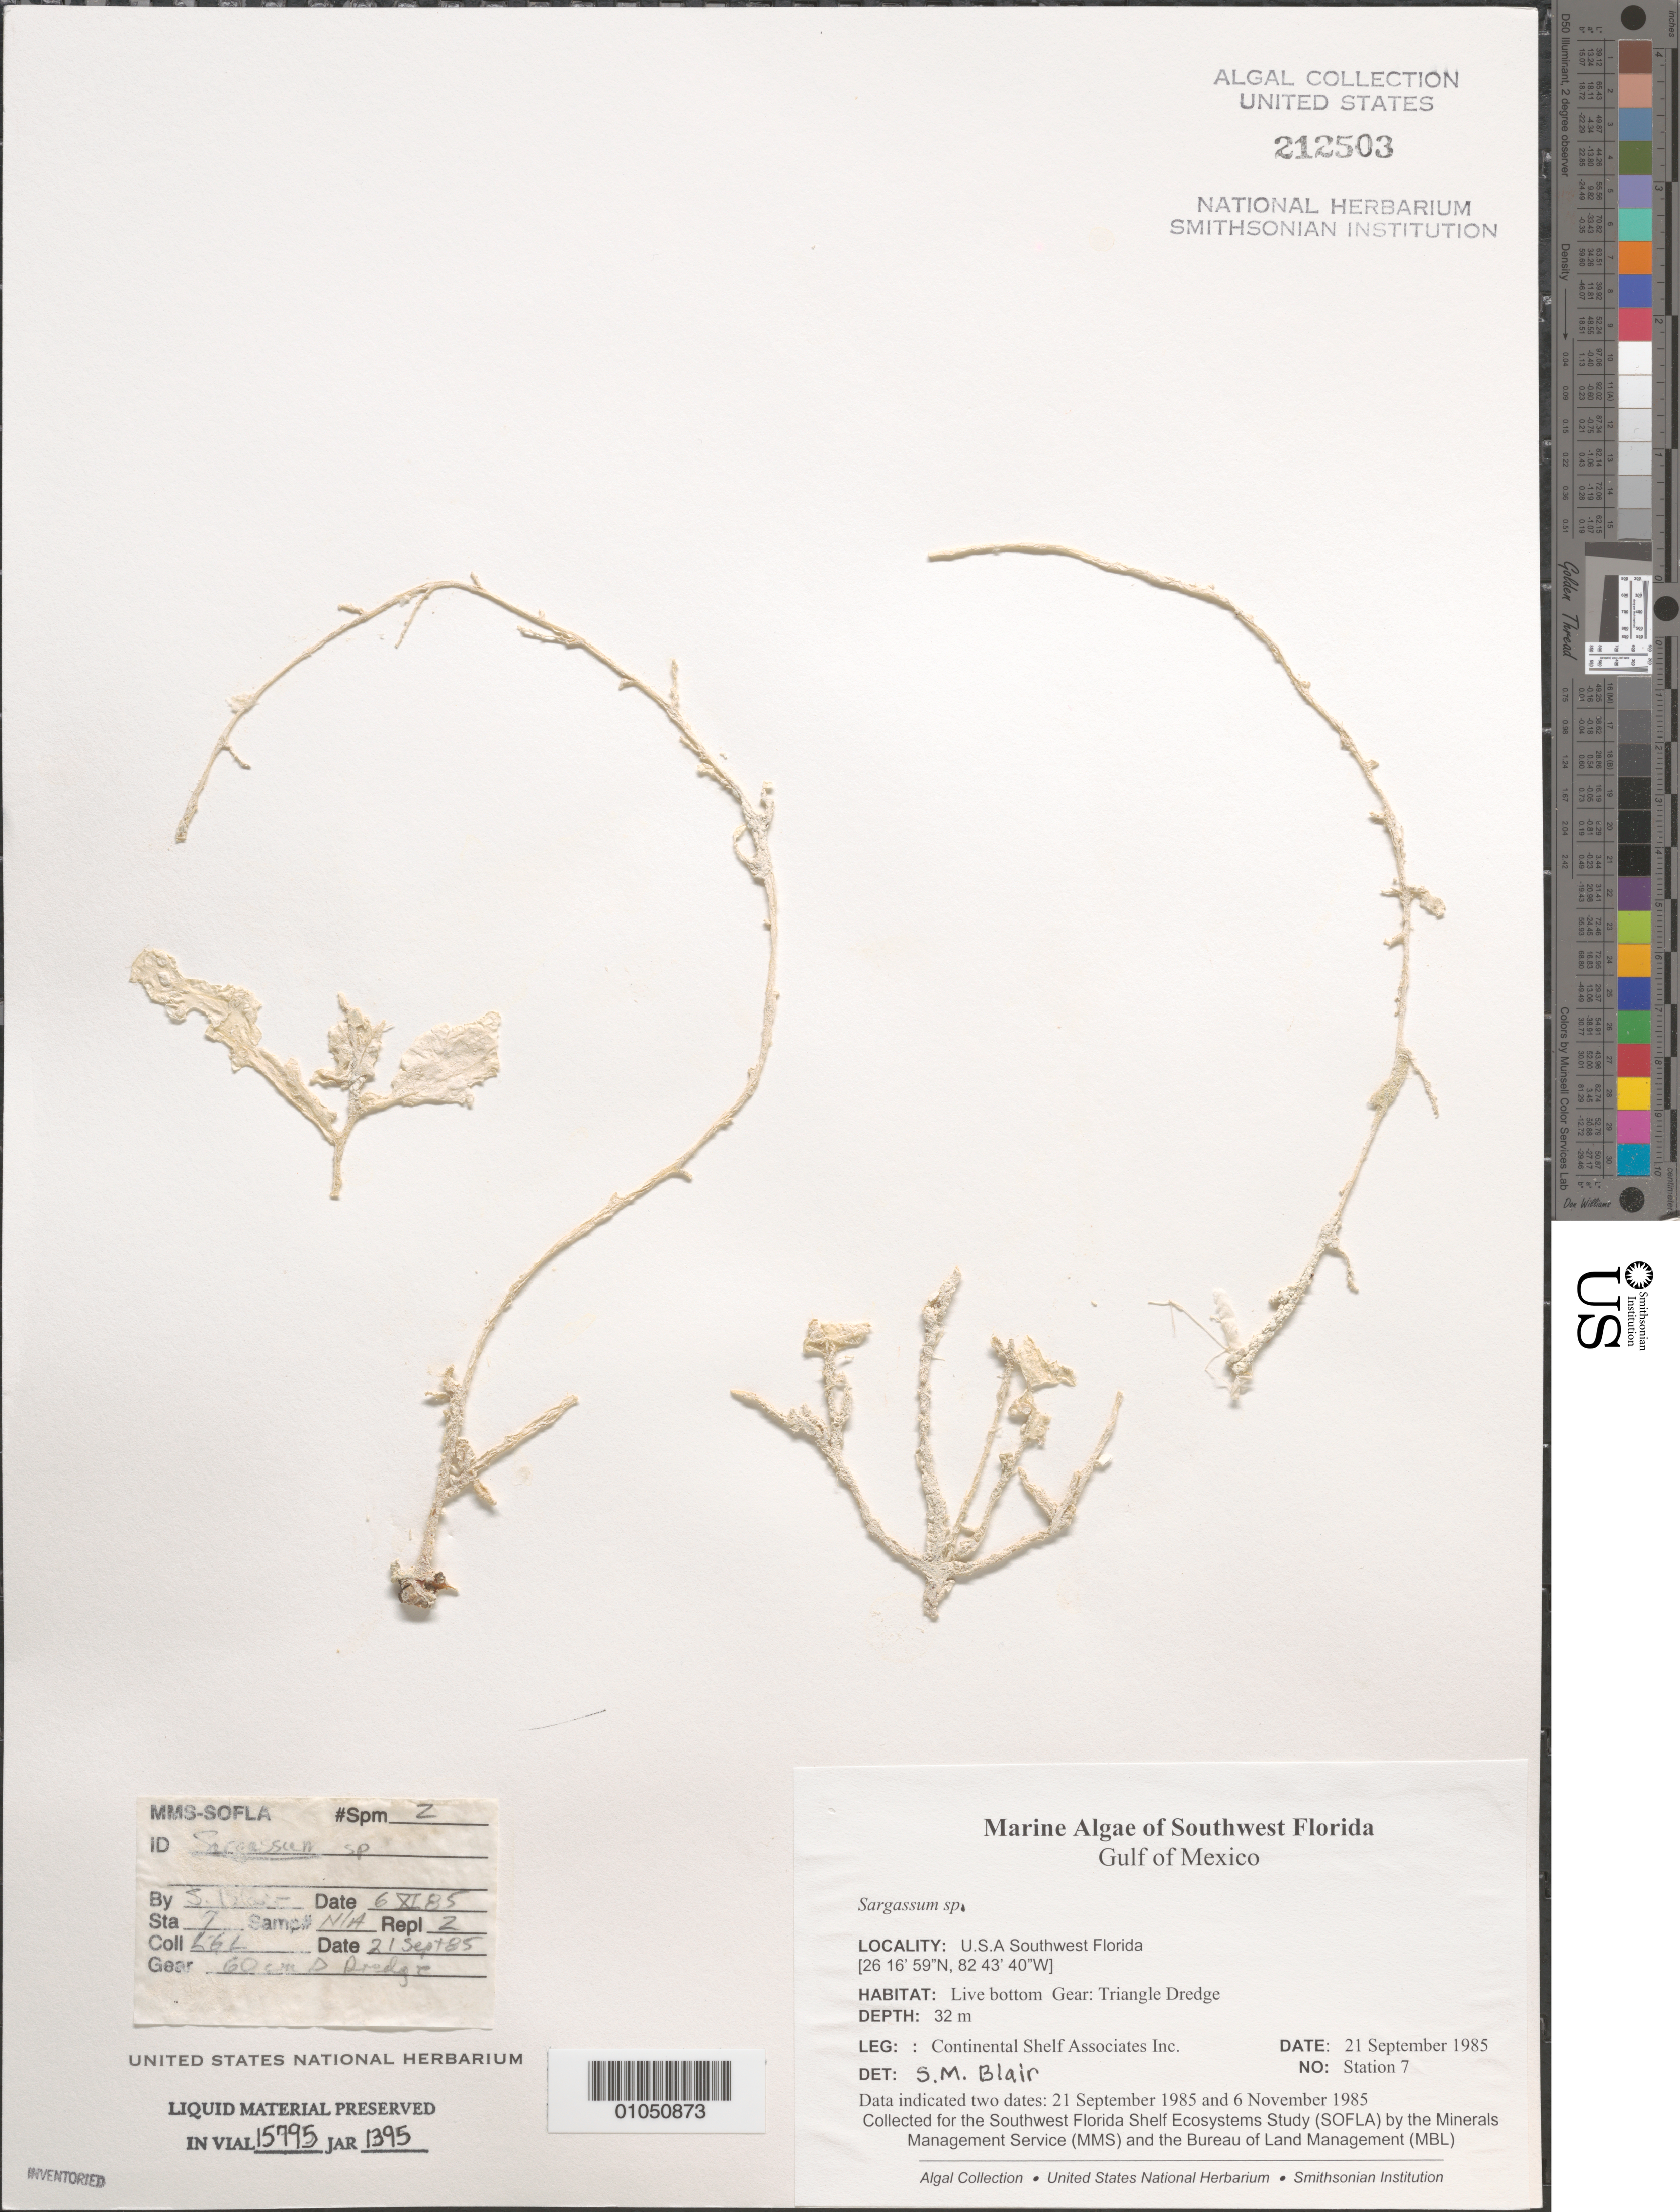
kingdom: Chromista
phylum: Ochrophyta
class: Phaeophyceae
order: Fucales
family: Sargassaceae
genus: Sargassum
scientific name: Sargassum sp.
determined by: Blair, S. M.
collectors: Continental Shelf Associates for the MMS/BLM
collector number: Station 7 Repl 2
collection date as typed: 21 Sep 1985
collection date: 1985-09-21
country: United States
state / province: Florida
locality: Gulf of Mexico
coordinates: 26 16'59"N, 82 43'40"W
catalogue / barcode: US 212503